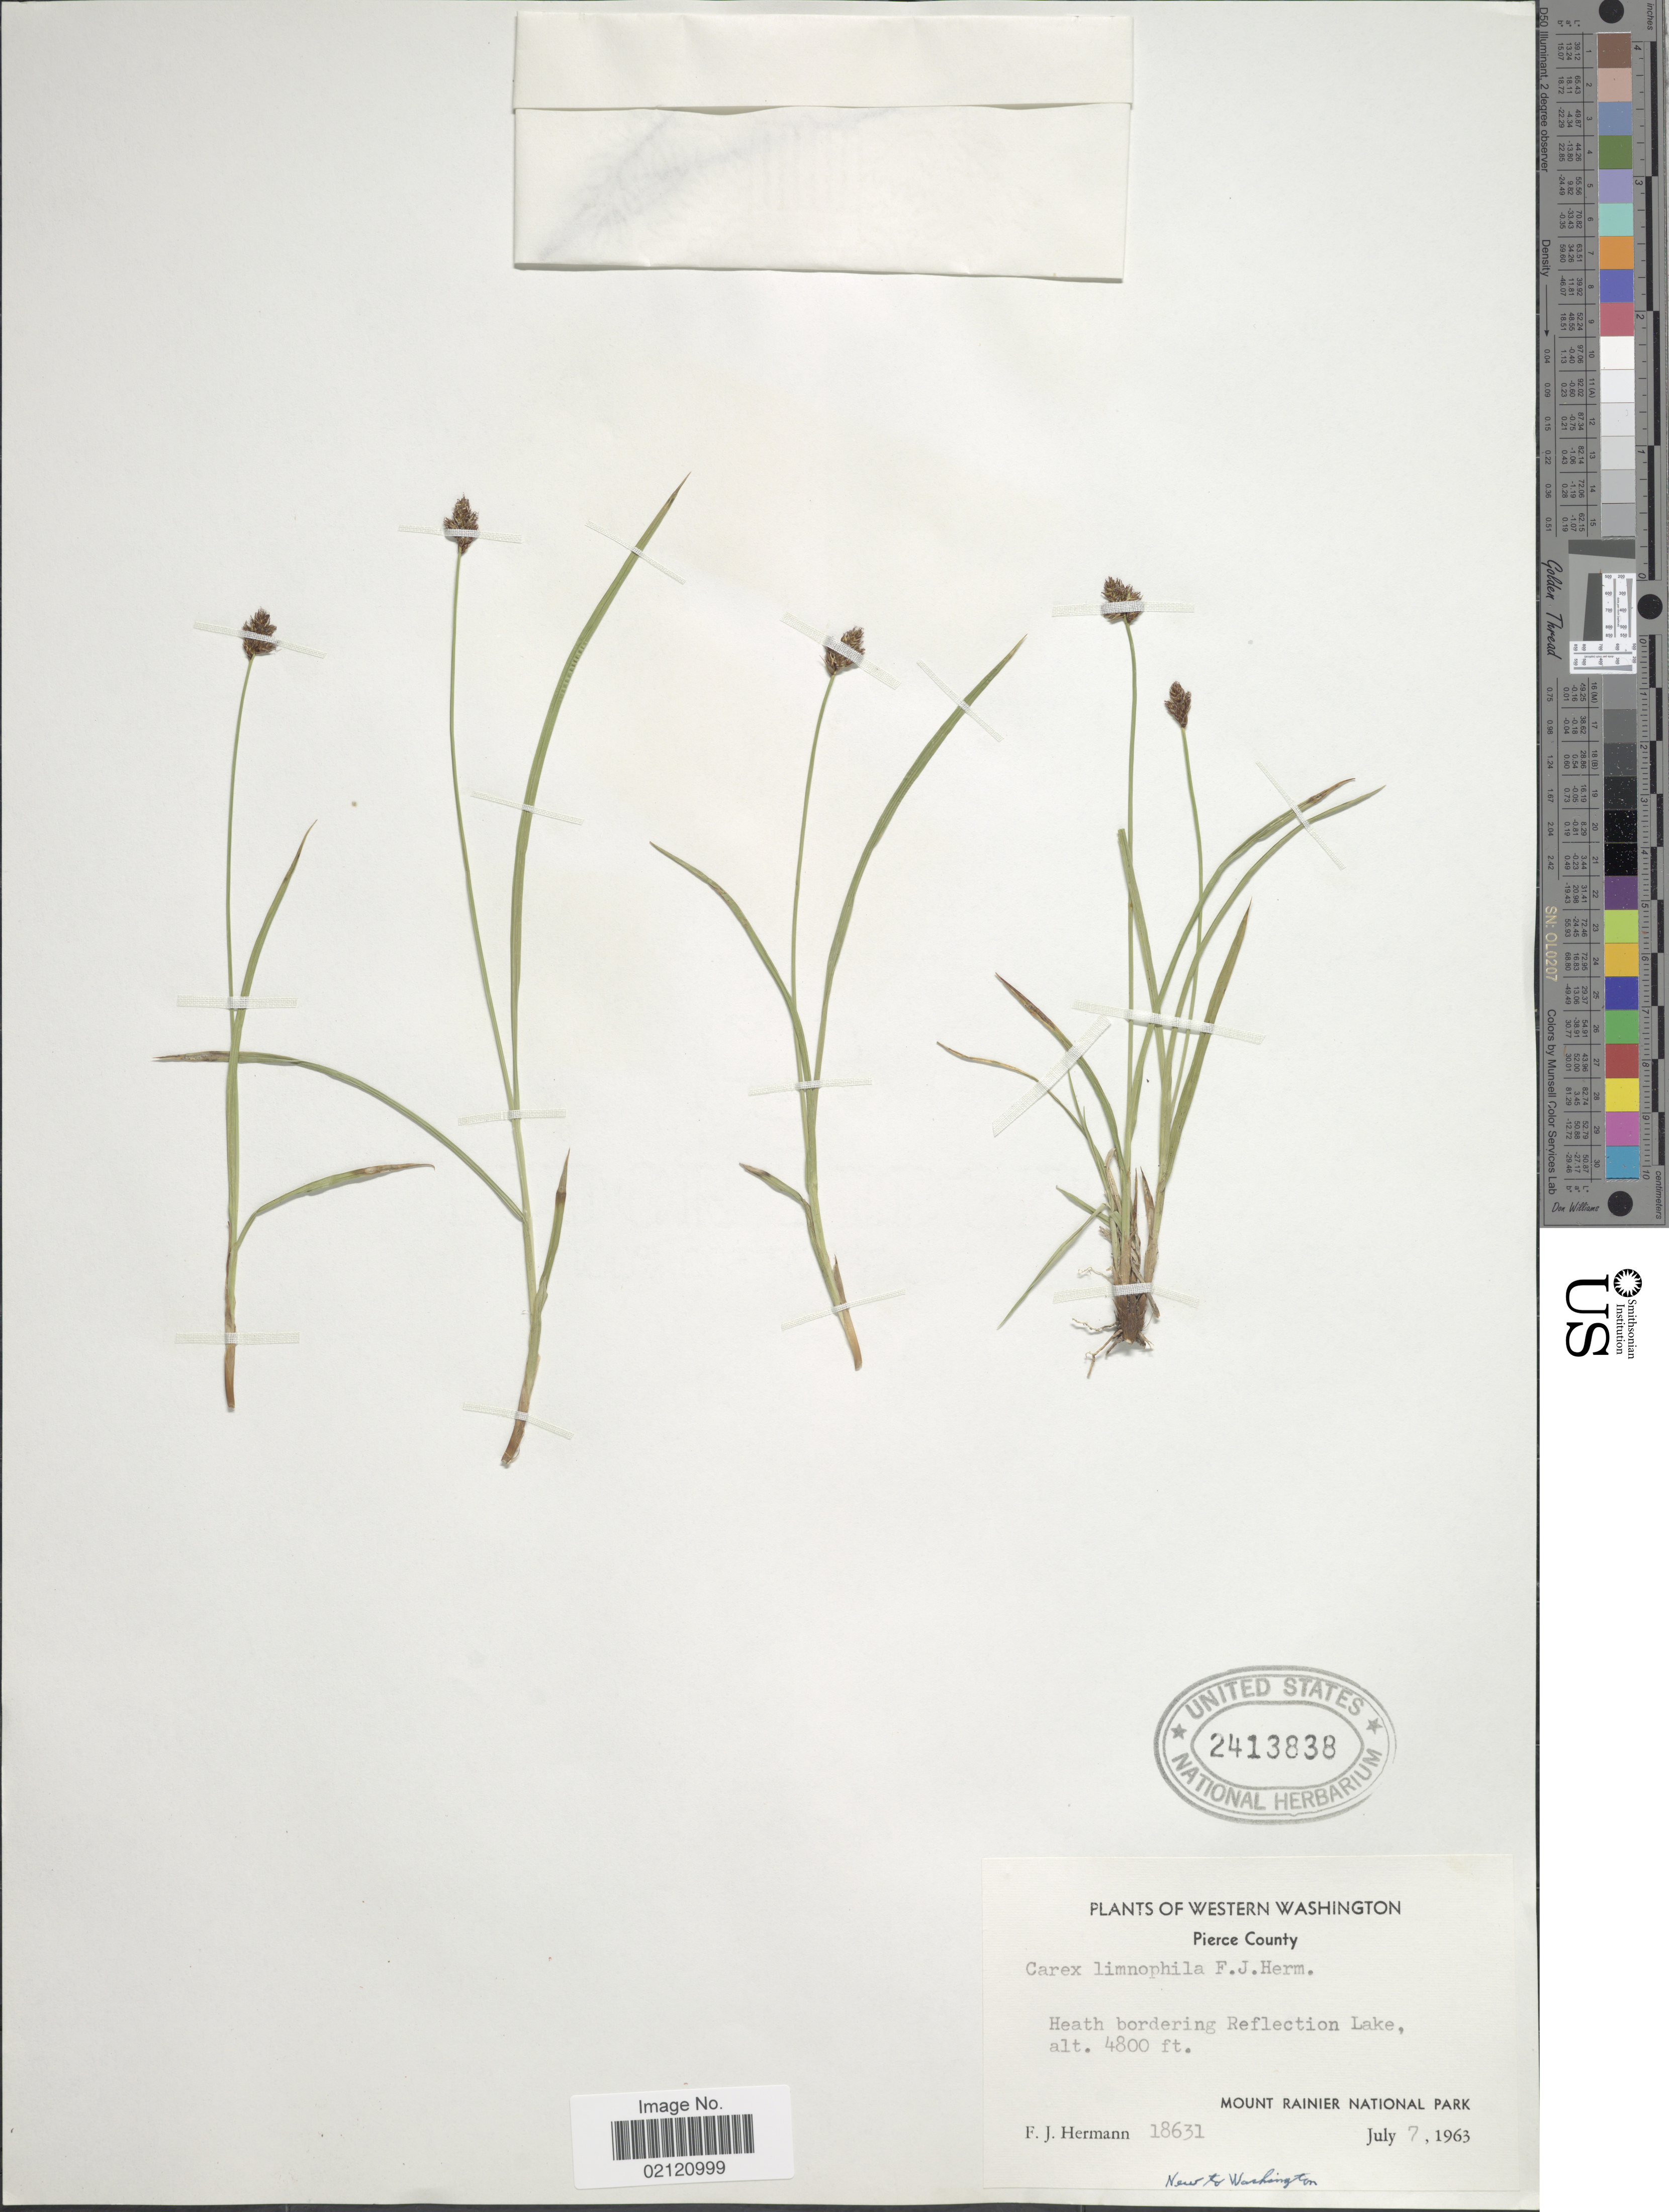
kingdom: Plantae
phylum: Tracheophyta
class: Liliopsida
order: Poales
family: Cyperaceae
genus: Carex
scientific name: Carex microptera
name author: Mack.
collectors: F. J. Hermann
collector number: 18631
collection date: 1963-07-07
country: United States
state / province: Washington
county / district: Pierce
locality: Western Washington, Pierce County, Heath bordering Reflection Lake, Mount Rainier National Park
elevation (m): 1463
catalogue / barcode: US 2413838